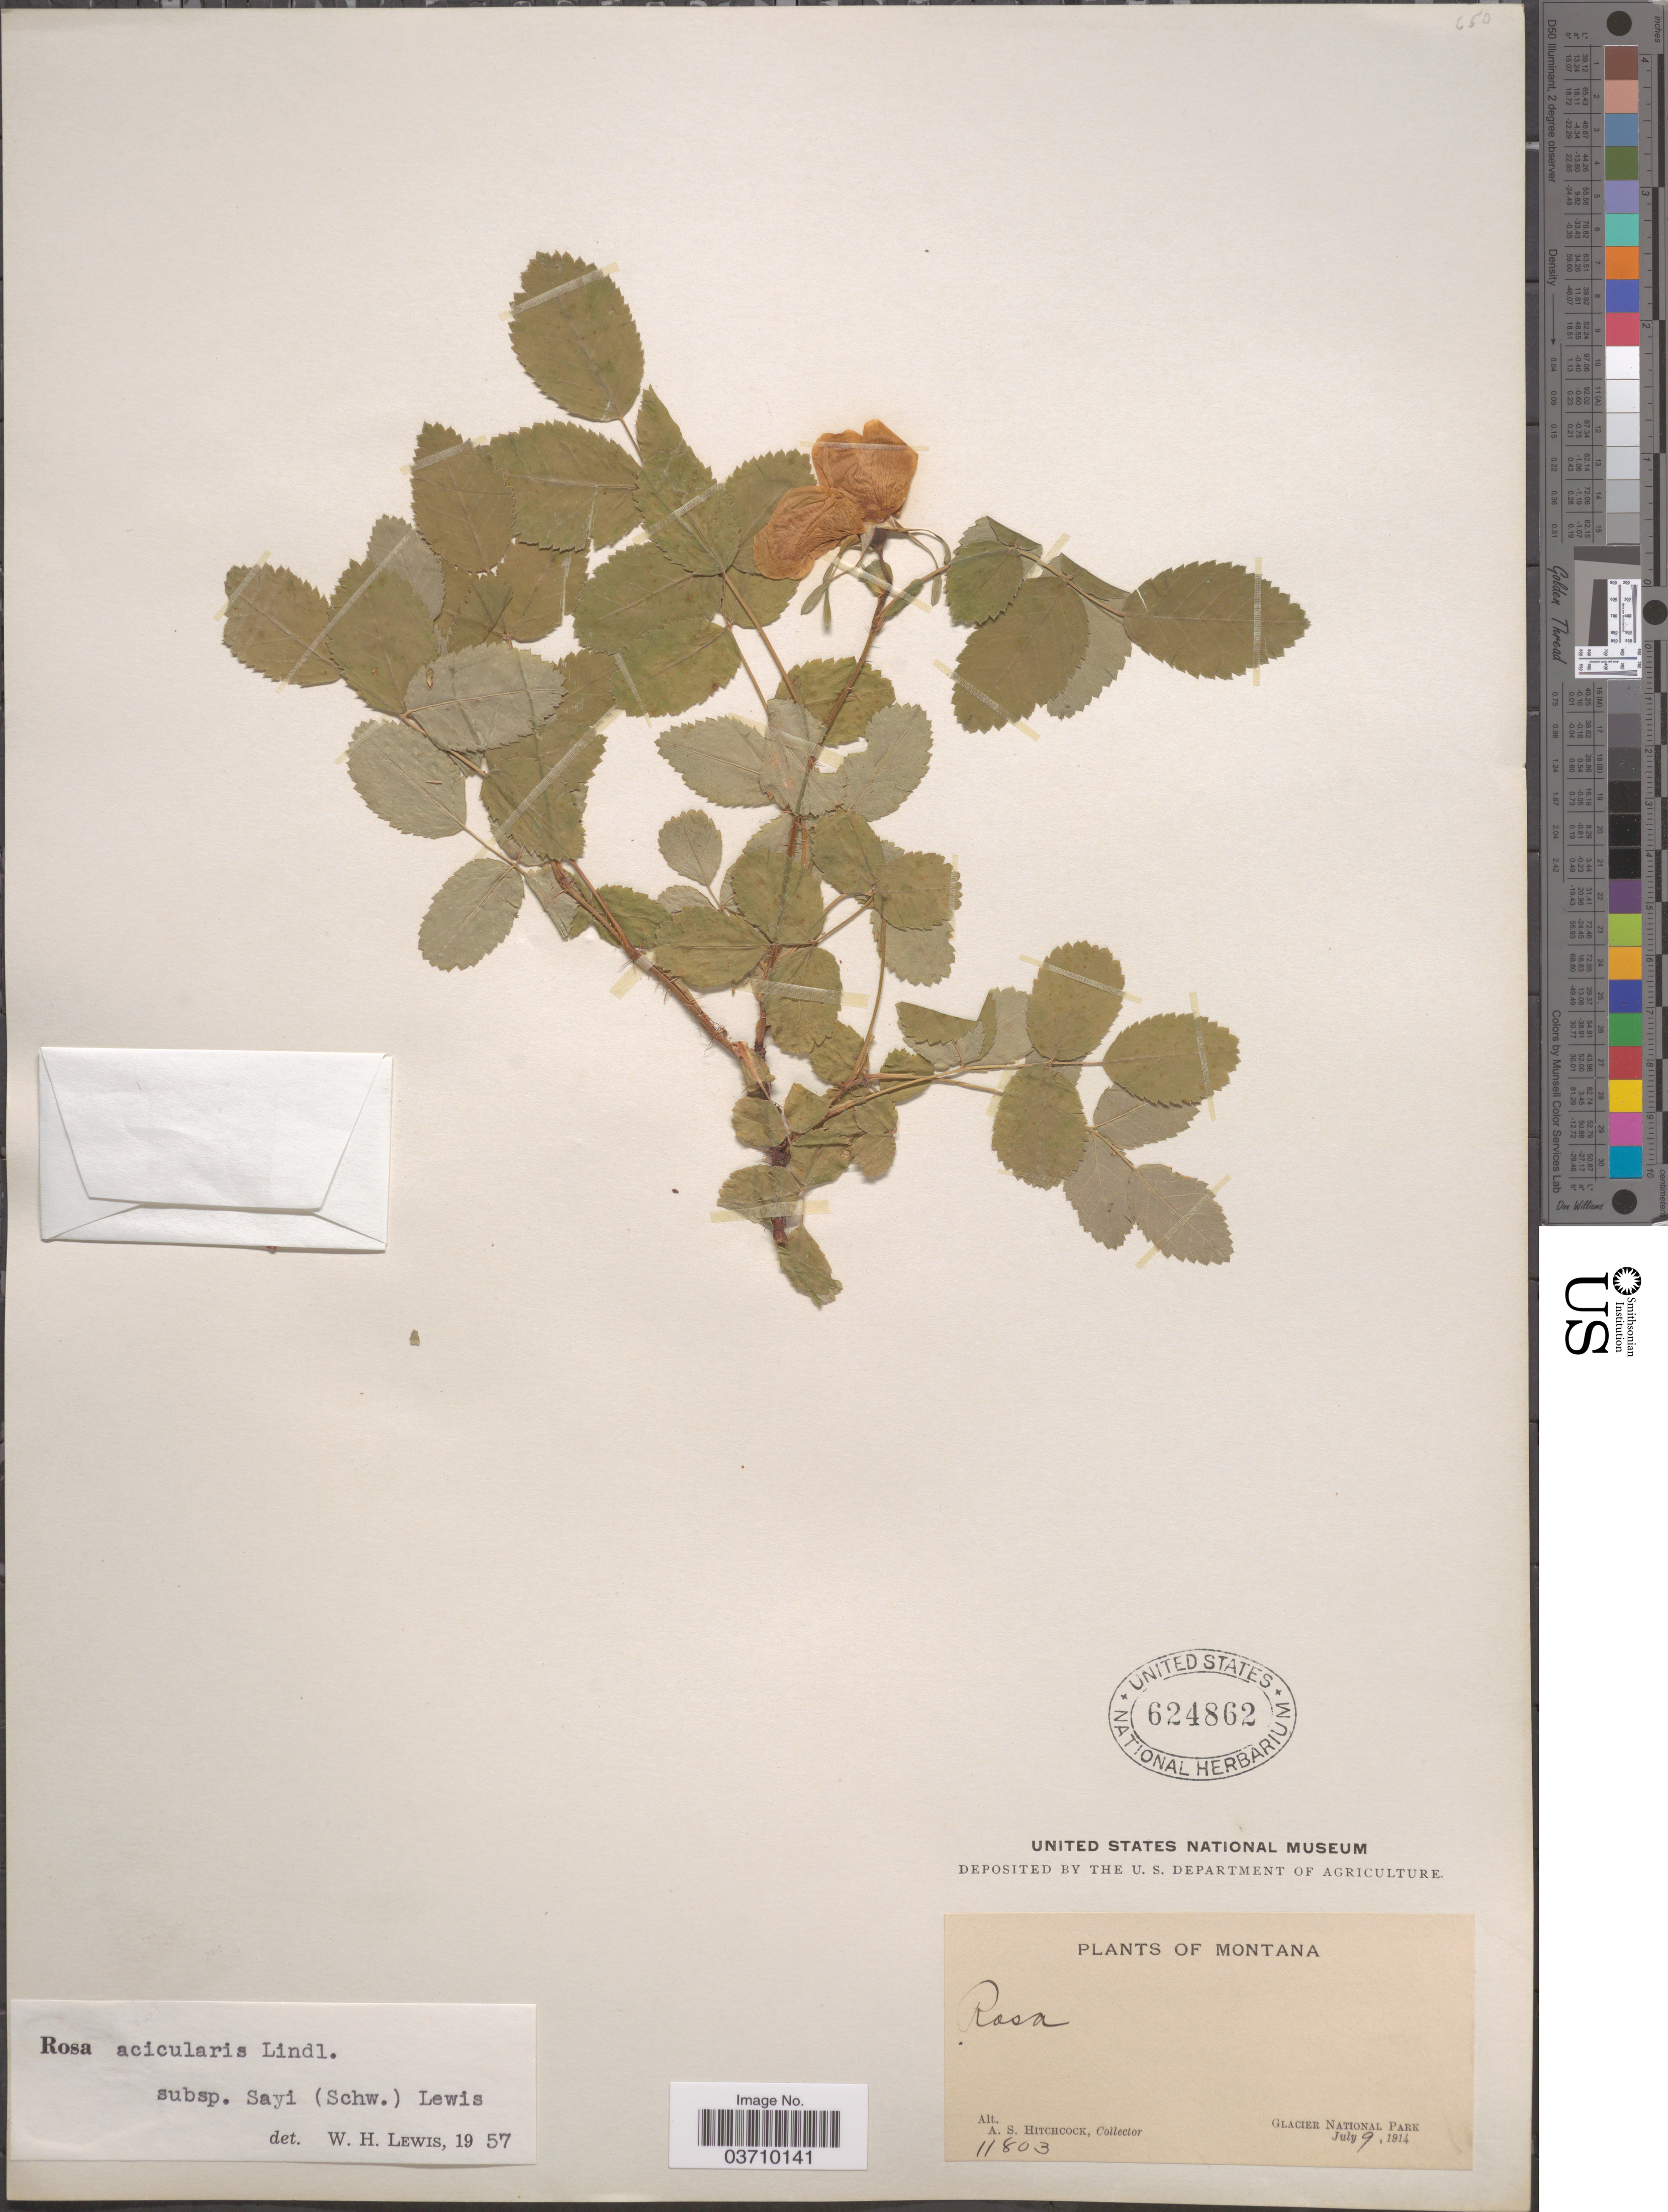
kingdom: Plantae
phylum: Tracheophyta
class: Magnoliopsida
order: Rosales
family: Rosaceae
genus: Rosa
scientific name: Rosa acicularis var. sayi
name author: (Schwein.) Rehder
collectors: A. S. Hitchcock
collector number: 11803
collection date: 1914-07-09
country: United States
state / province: Montana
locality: Glacier National Park.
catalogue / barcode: US 624862